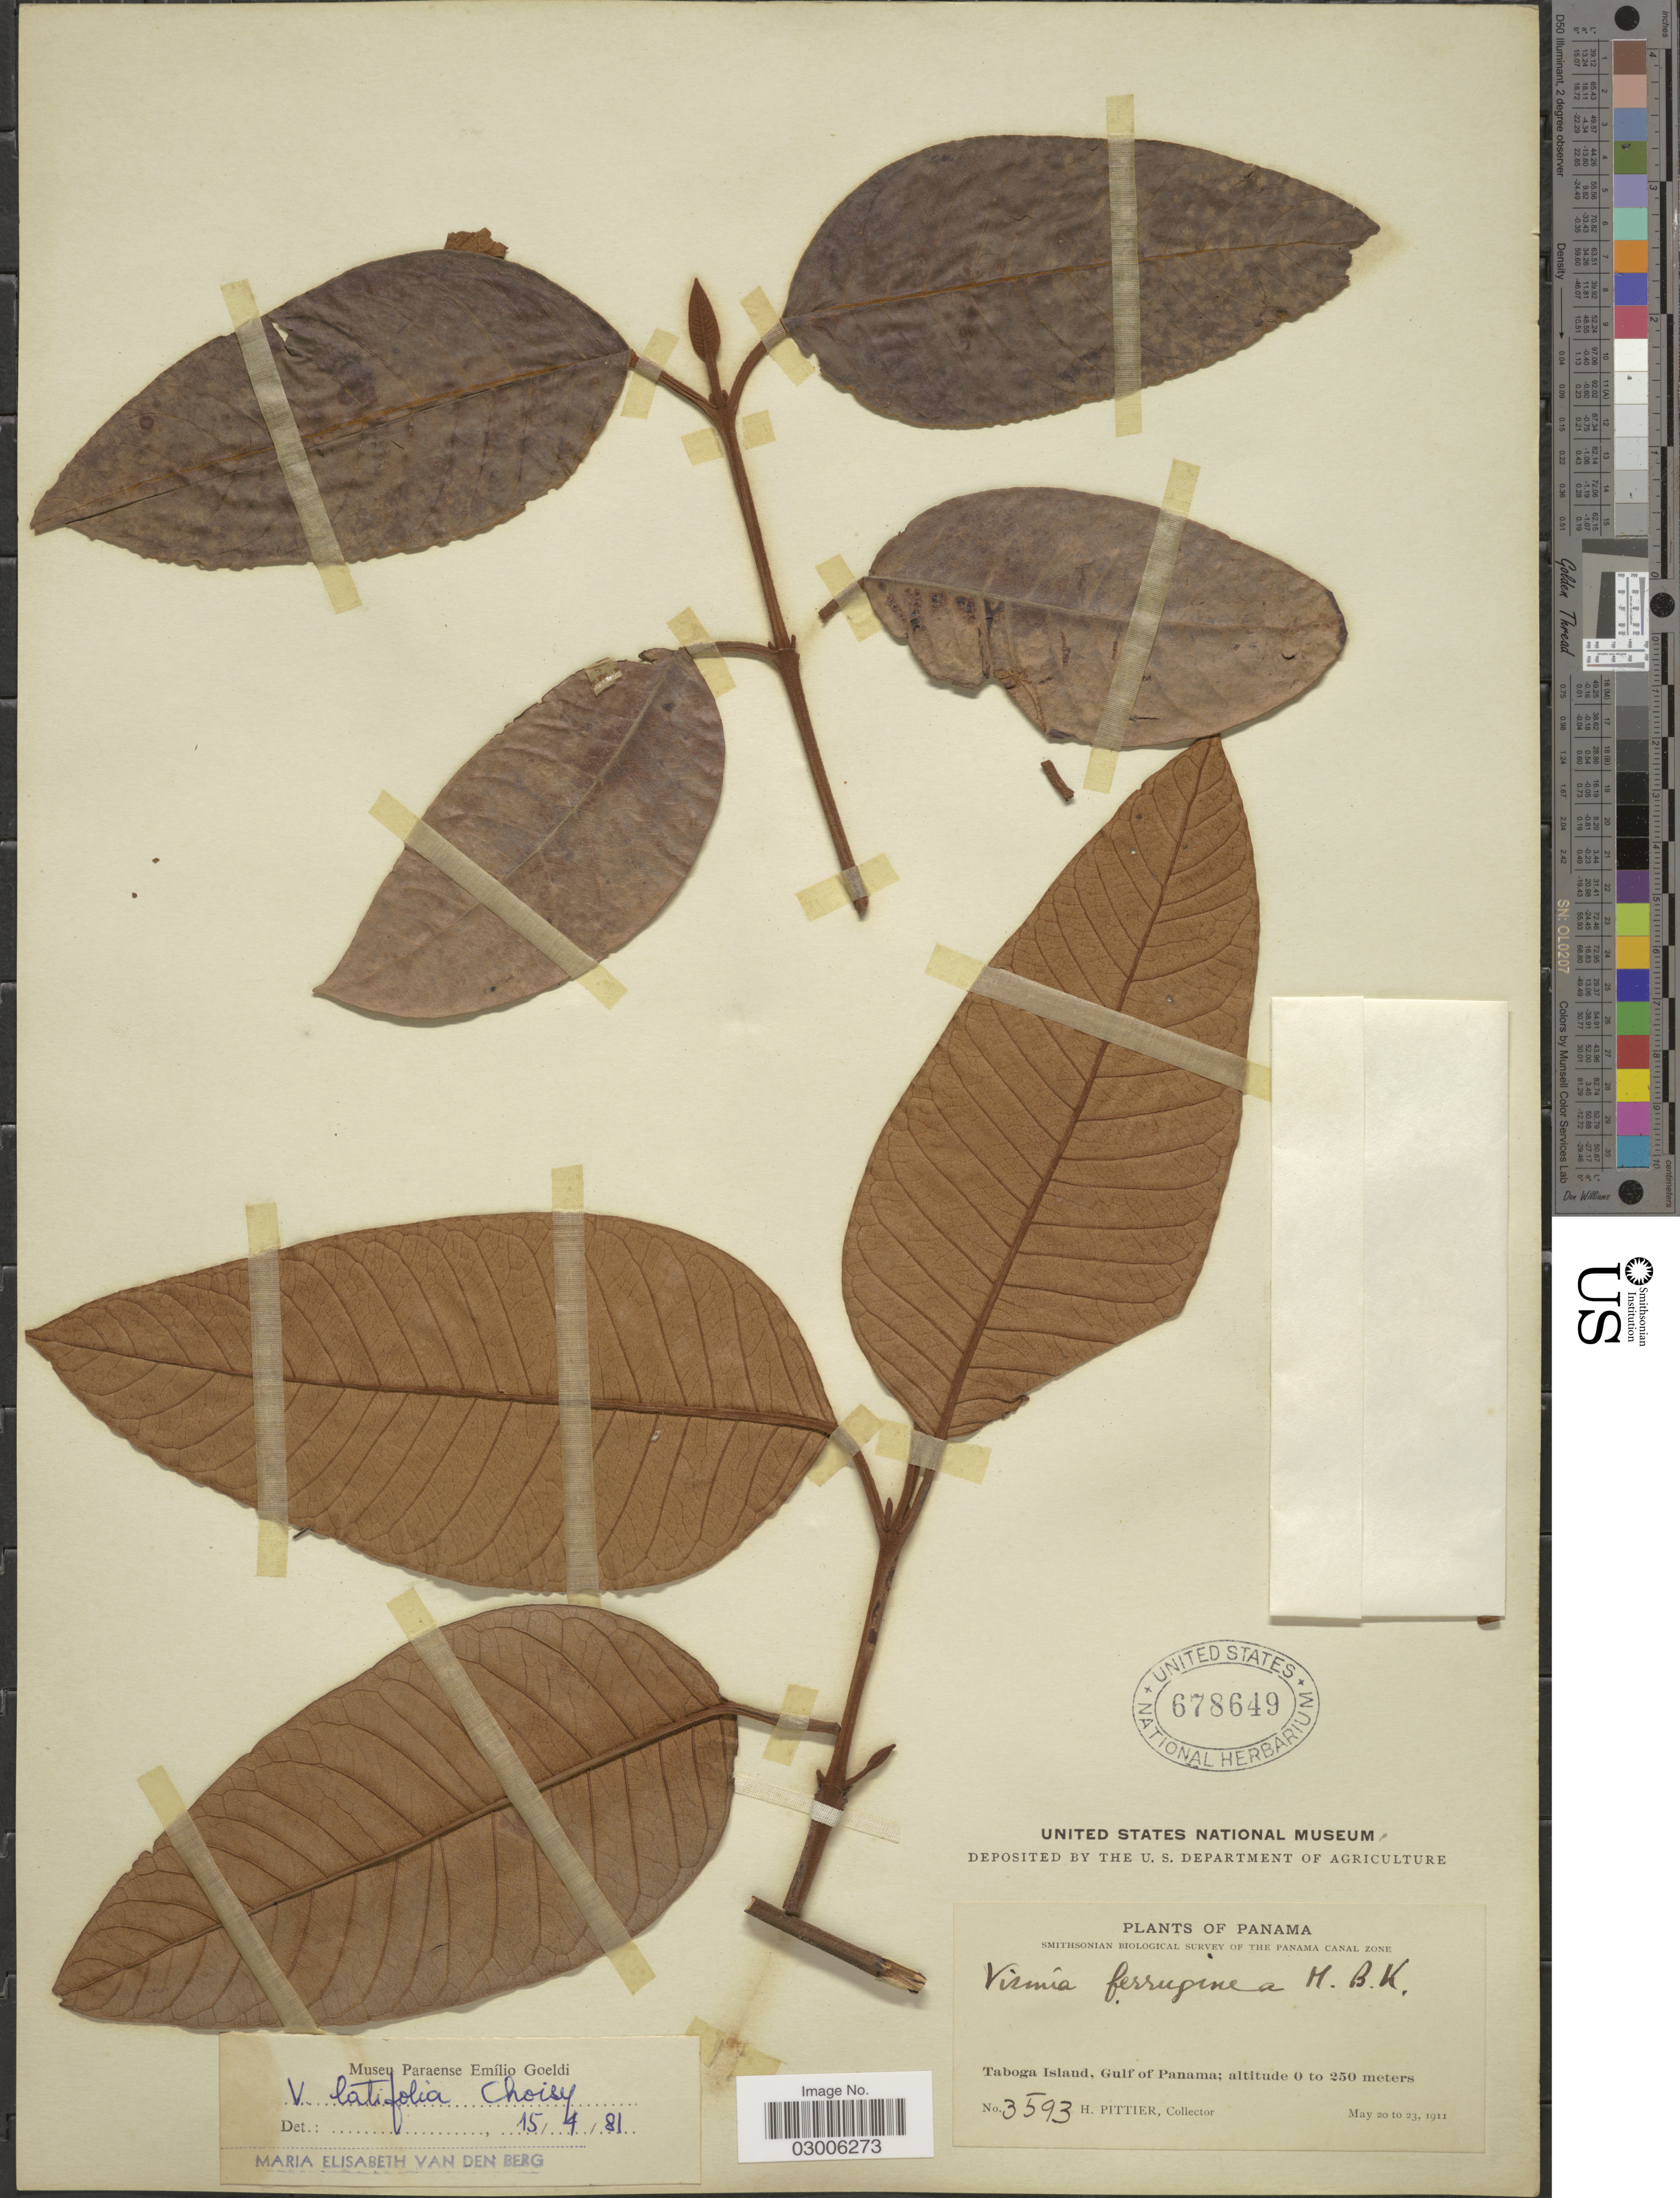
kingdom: Plantae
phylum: Tracheophyta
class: Magnoliopsida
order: Malpighiales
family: Hypericaceae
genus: Vismia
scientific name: Vismia latifolia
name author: (Aubl.) Choisy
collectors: H. F. Pittier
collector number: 3593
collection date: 1911-05-20/1911-05-23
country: Panama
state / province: Panamá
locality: Taboga Island, Guf of Panama.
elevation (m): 0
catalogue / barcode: US 678649